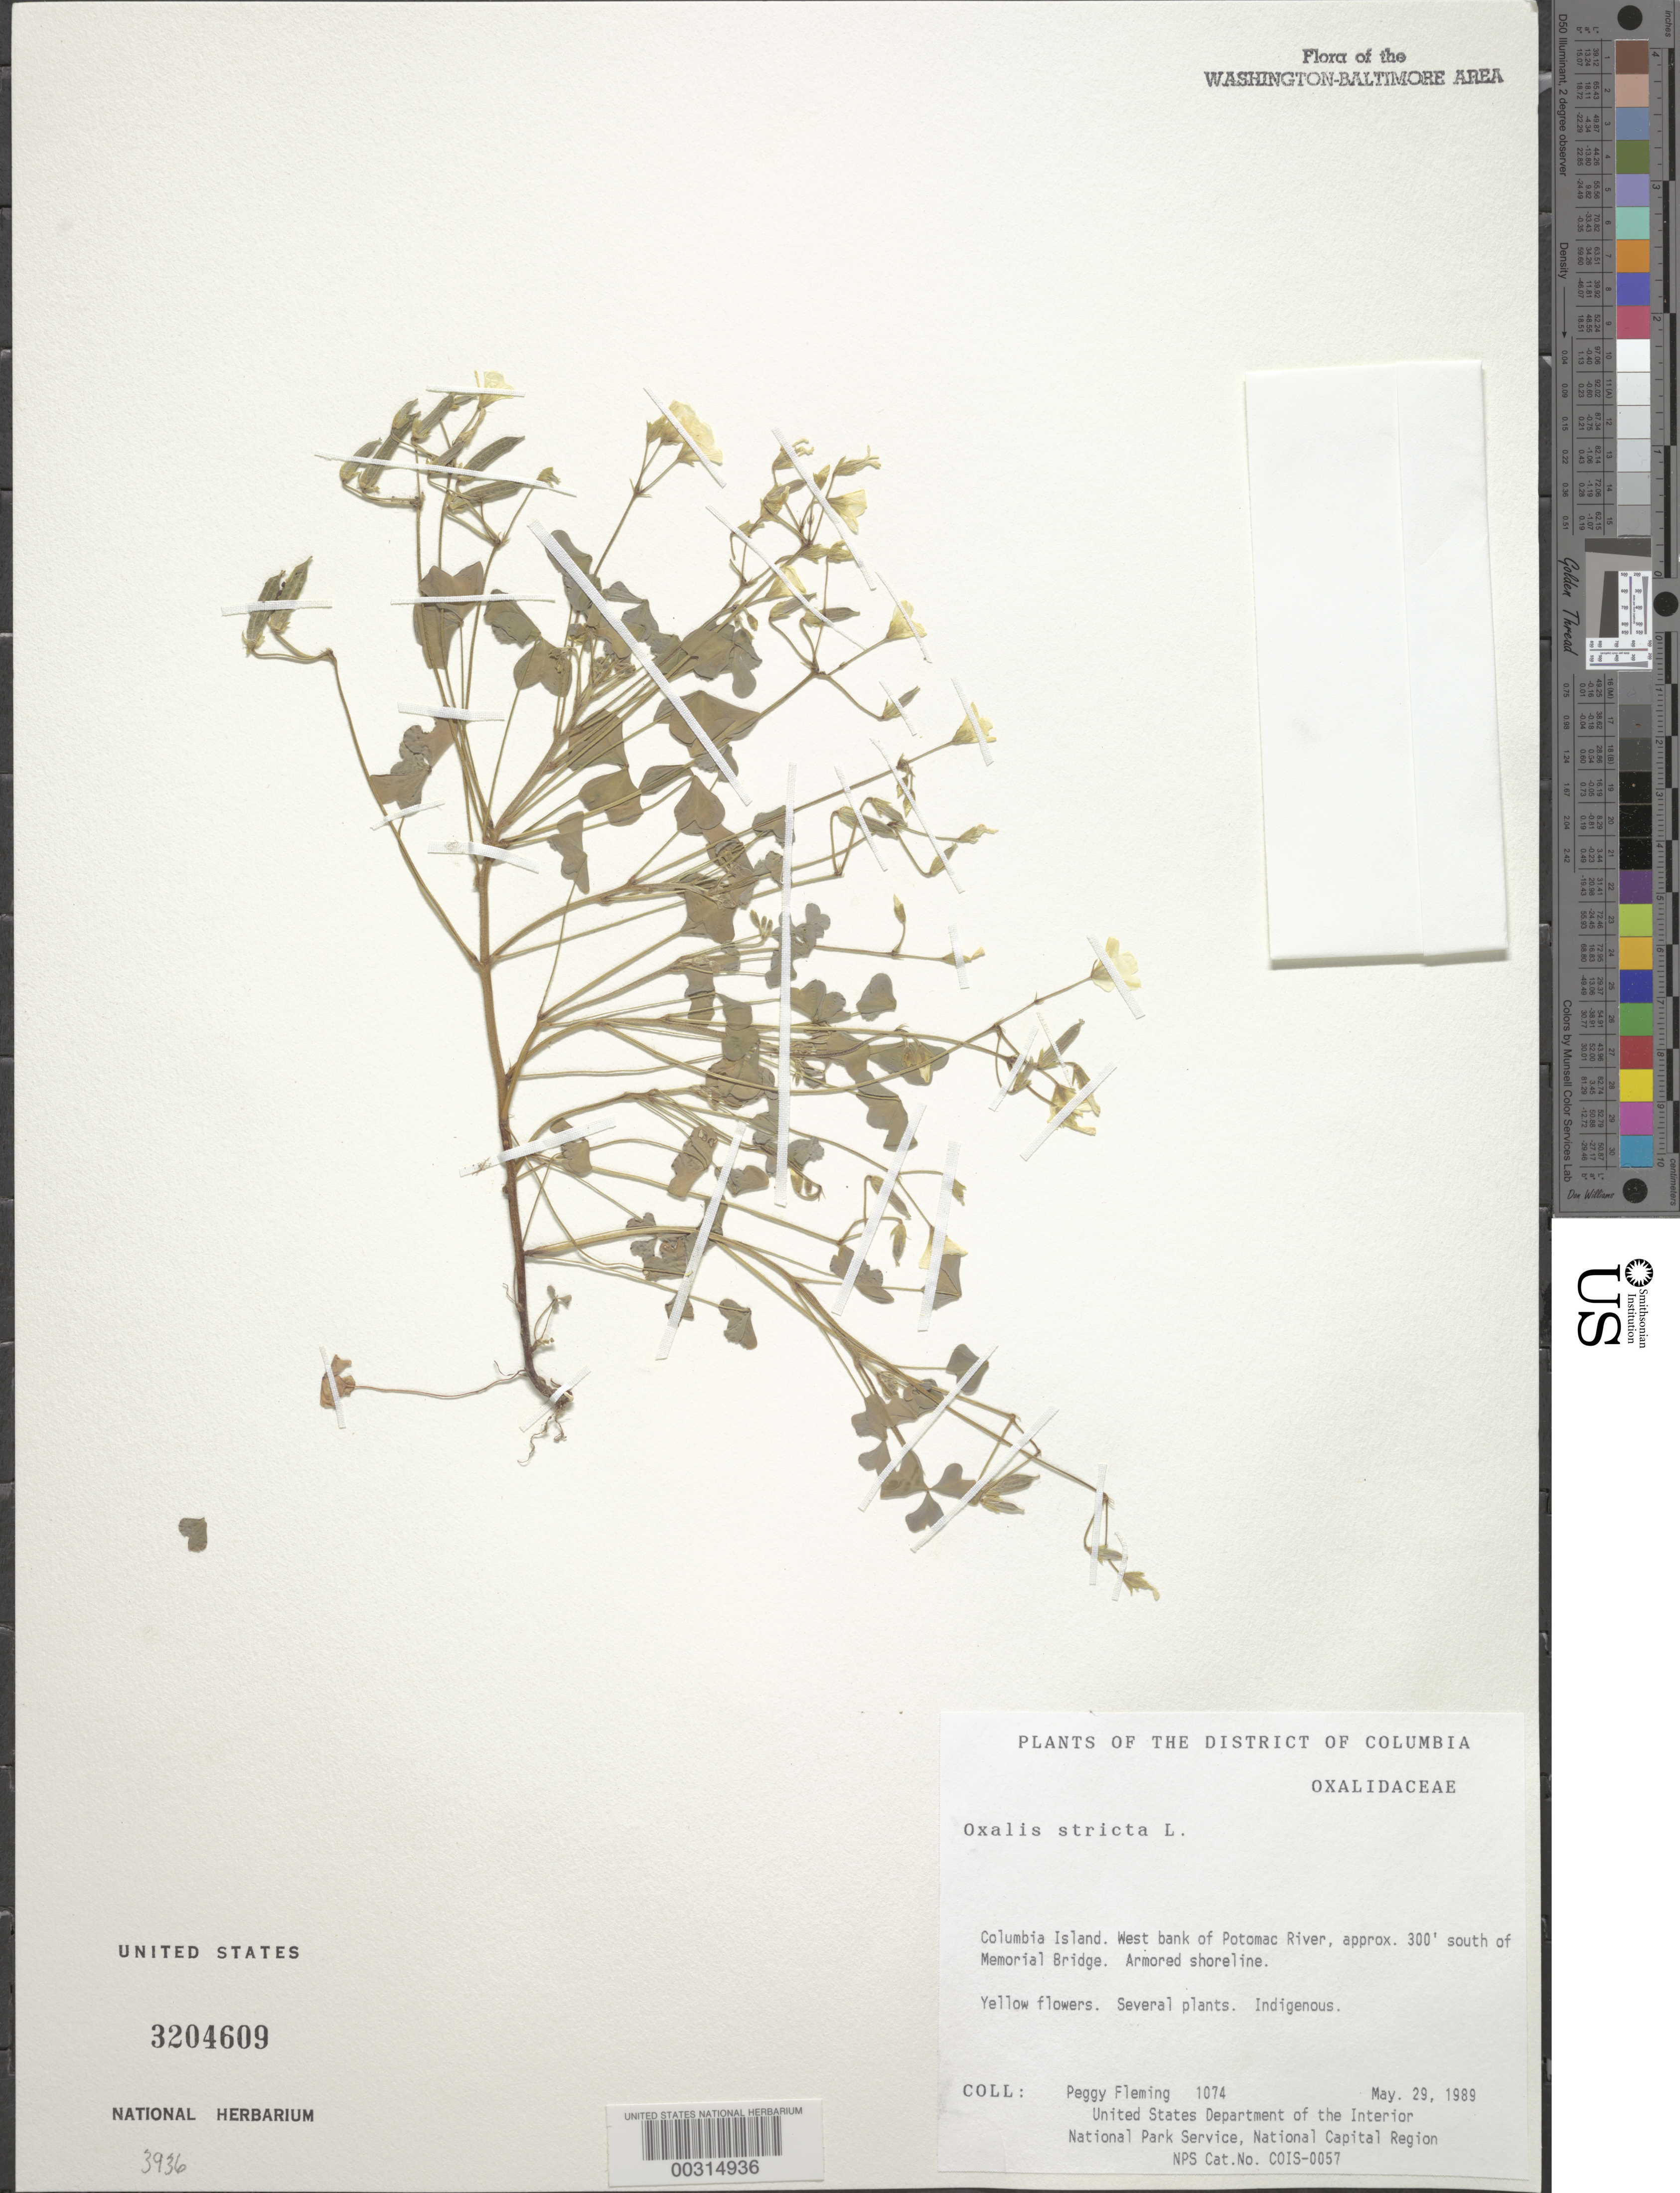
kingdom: Plantae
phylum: Tracheophyta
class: Magnoliopsida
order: Oxalidales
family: Oxalidaceae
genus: Oxalis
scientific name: Oxalis stricta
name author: L.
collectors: P. Fleming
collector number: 1074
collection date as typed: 29 May 1989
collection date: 1989-05-29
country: United States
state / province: District of Columbia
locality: Columbia Island, W bank of Potomac River, S of Memorial Bridge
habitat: Armored shoreline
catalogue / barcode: US 3204609